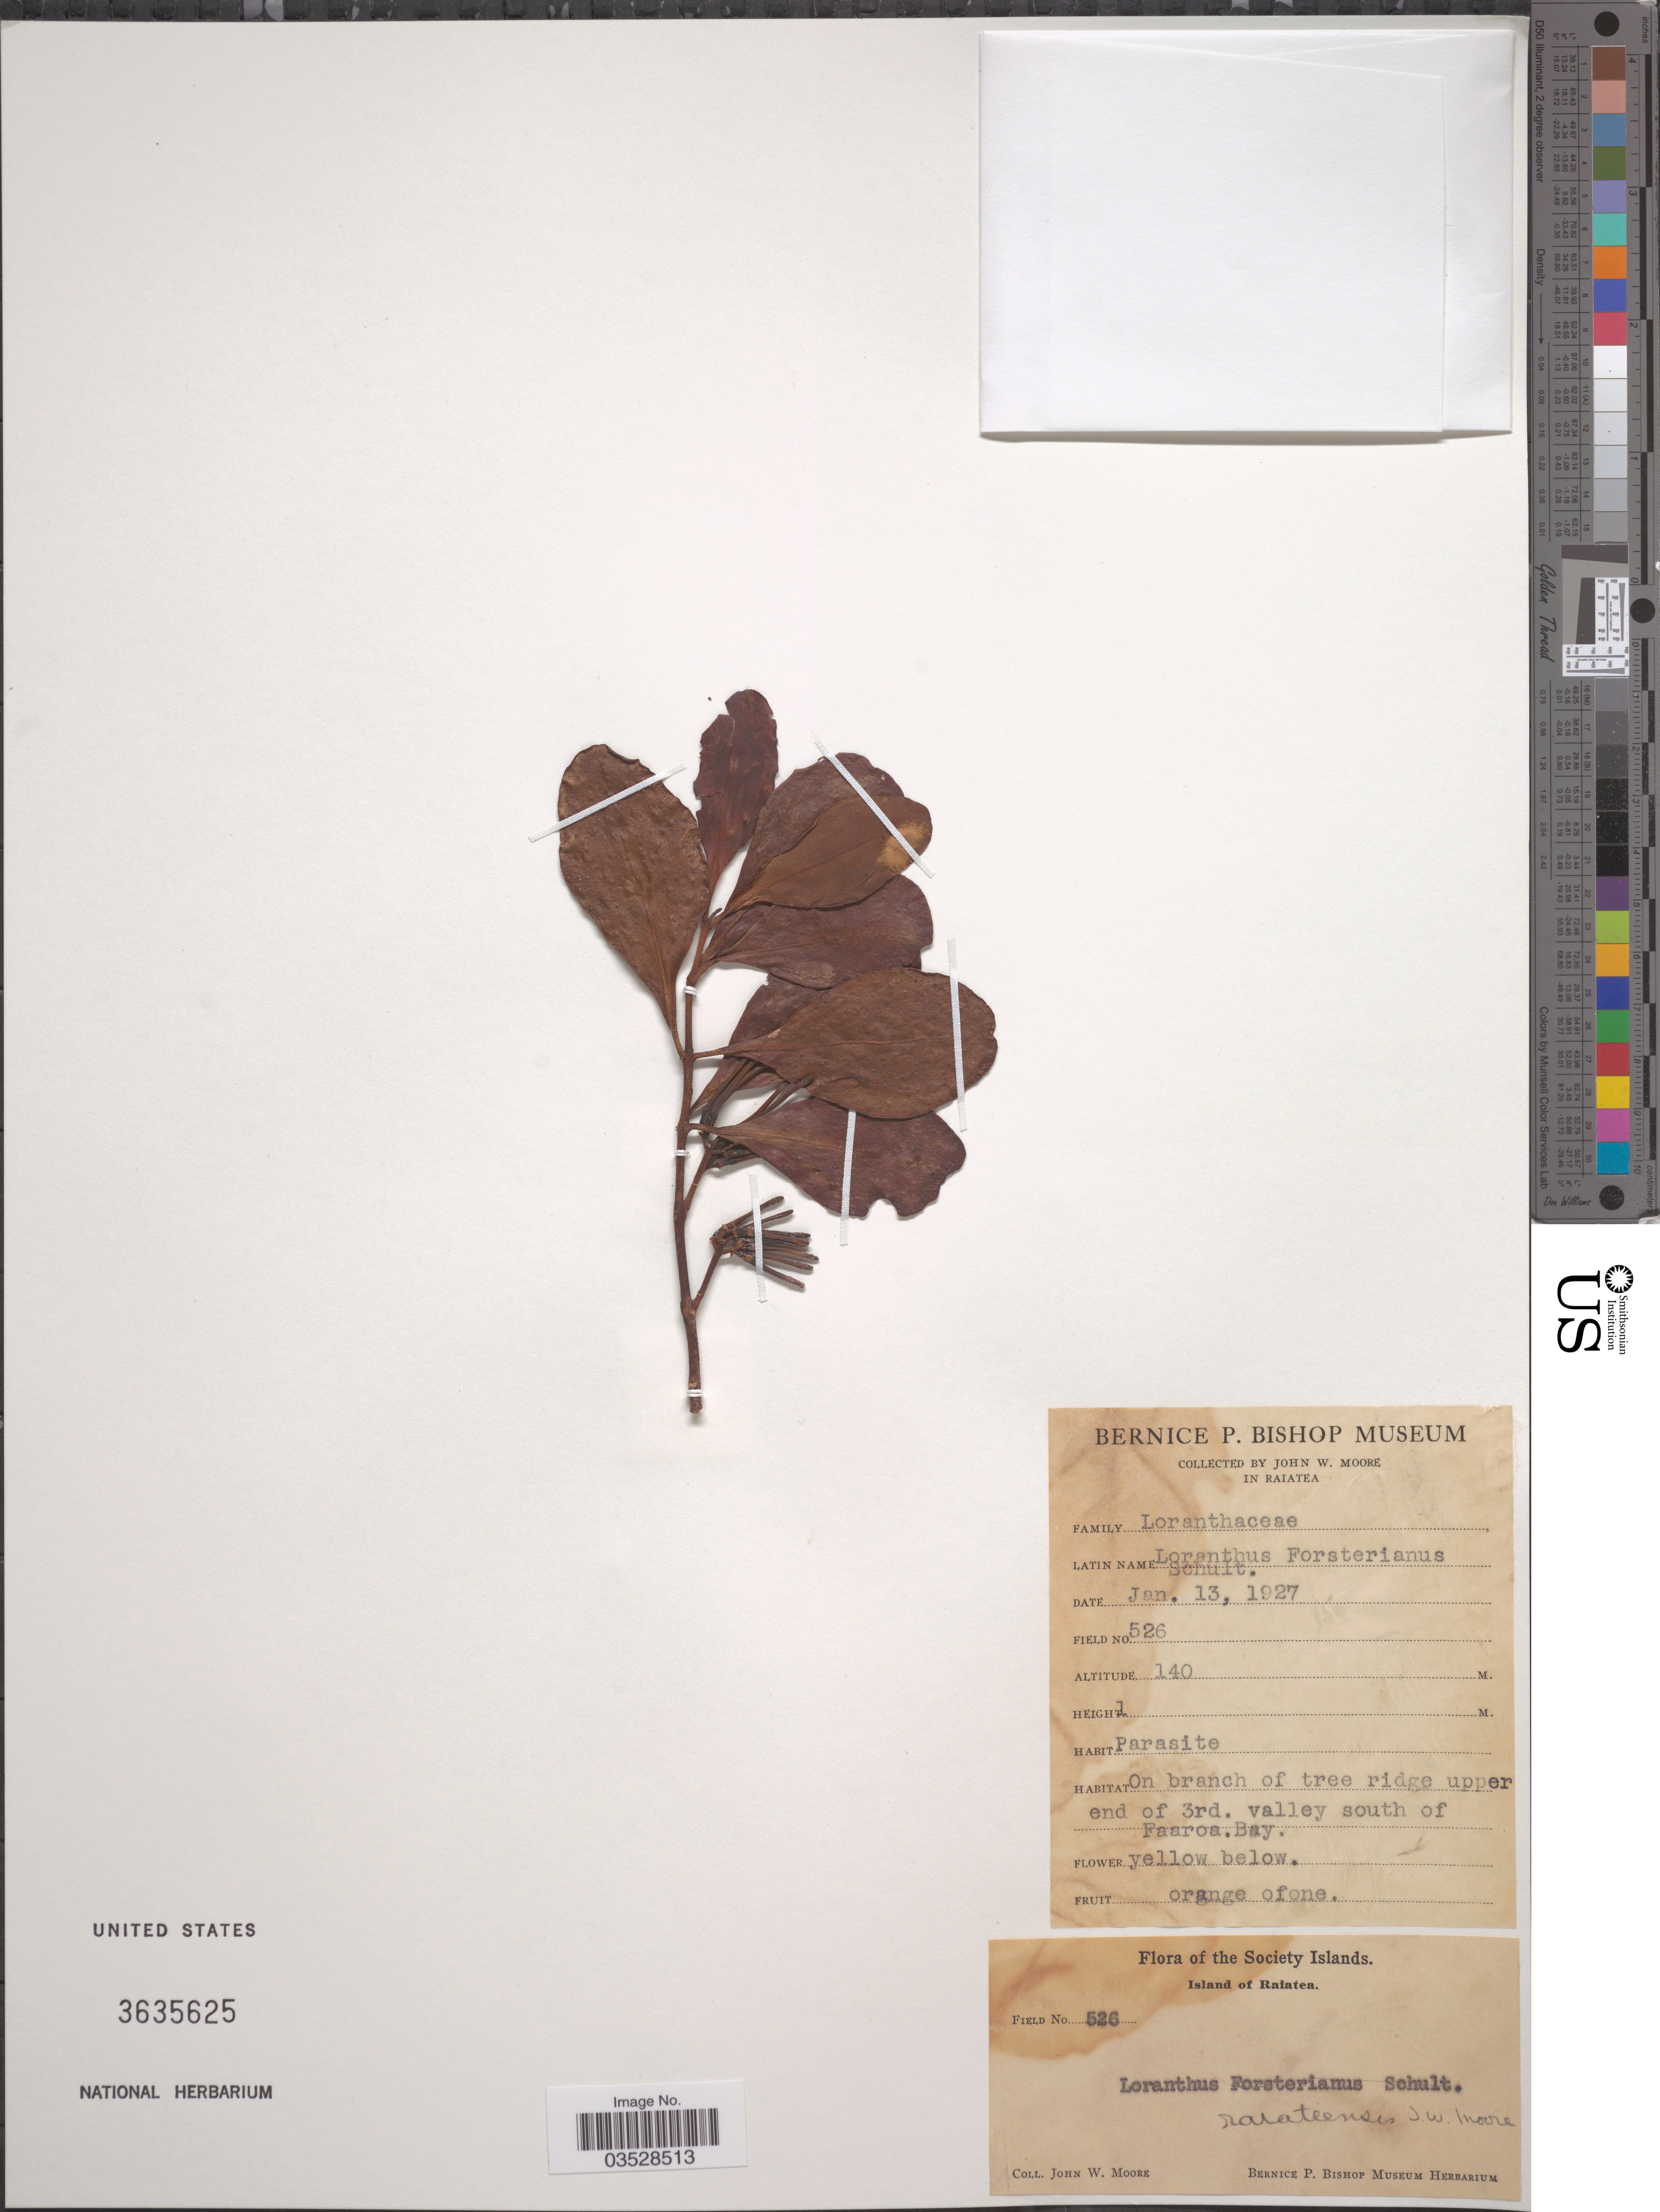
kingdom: Plantae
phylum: Tracheophyta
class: Magnoliopsida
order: Santalales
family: Loranthaceae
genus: Loranthus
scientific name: Loranthus forsterianus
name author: Schult. & Schult. f.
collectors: J. Moore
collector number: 526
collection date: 1927-01-13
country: French Polynesia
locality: Raiatea. On branch of tree ridge upper end of 3rd. valley south of Faaroa. Bay. Society Islands. Island of Raiatea.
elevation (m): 140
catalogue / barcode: US 3635625